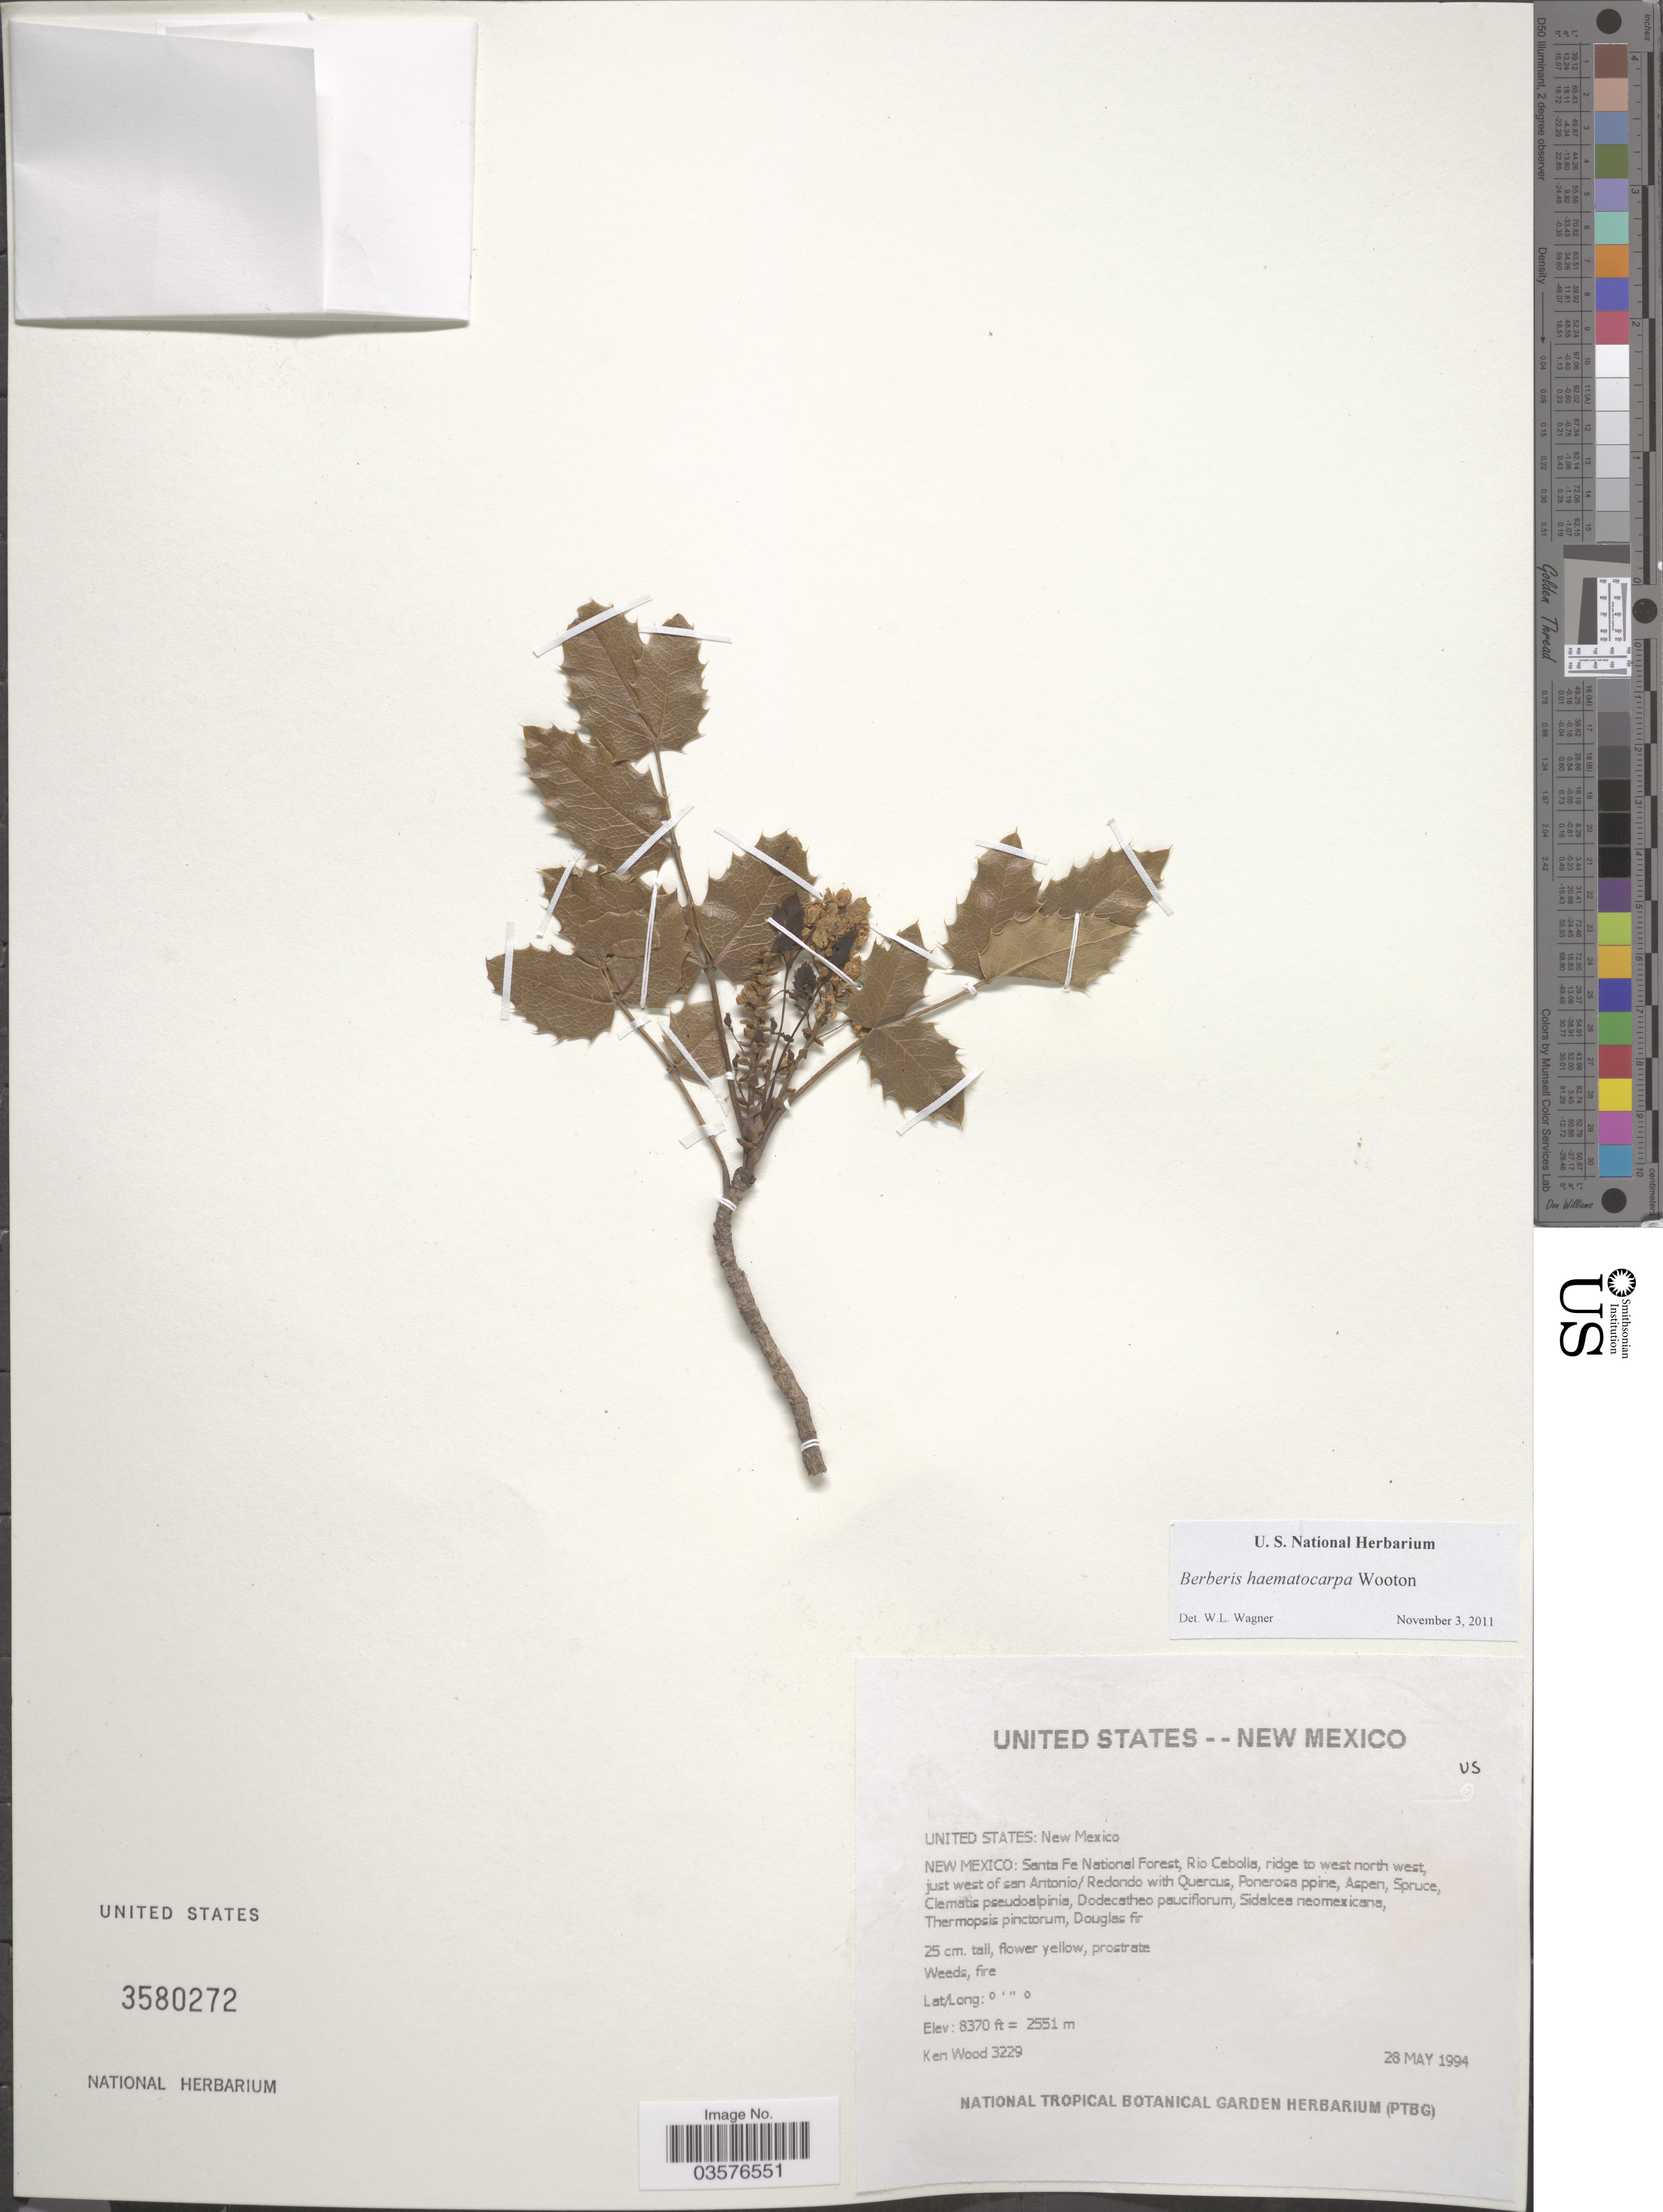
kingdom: Plantae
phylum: Tracheophyta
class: Magnoliopsida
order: Ranunculales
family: Berberidaceae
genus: Mahonia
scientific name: Mahonia haematocarpa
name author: (Wooton) Fedde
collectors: K. Wood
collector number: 3229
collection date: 1994-05-28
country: United States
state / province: New Mexico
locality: Santa Fe National Forest, Rio Cebolla, ridge to west north west, just west of san Antonio/Redondo.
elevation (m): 2551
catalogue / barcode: US 3580272